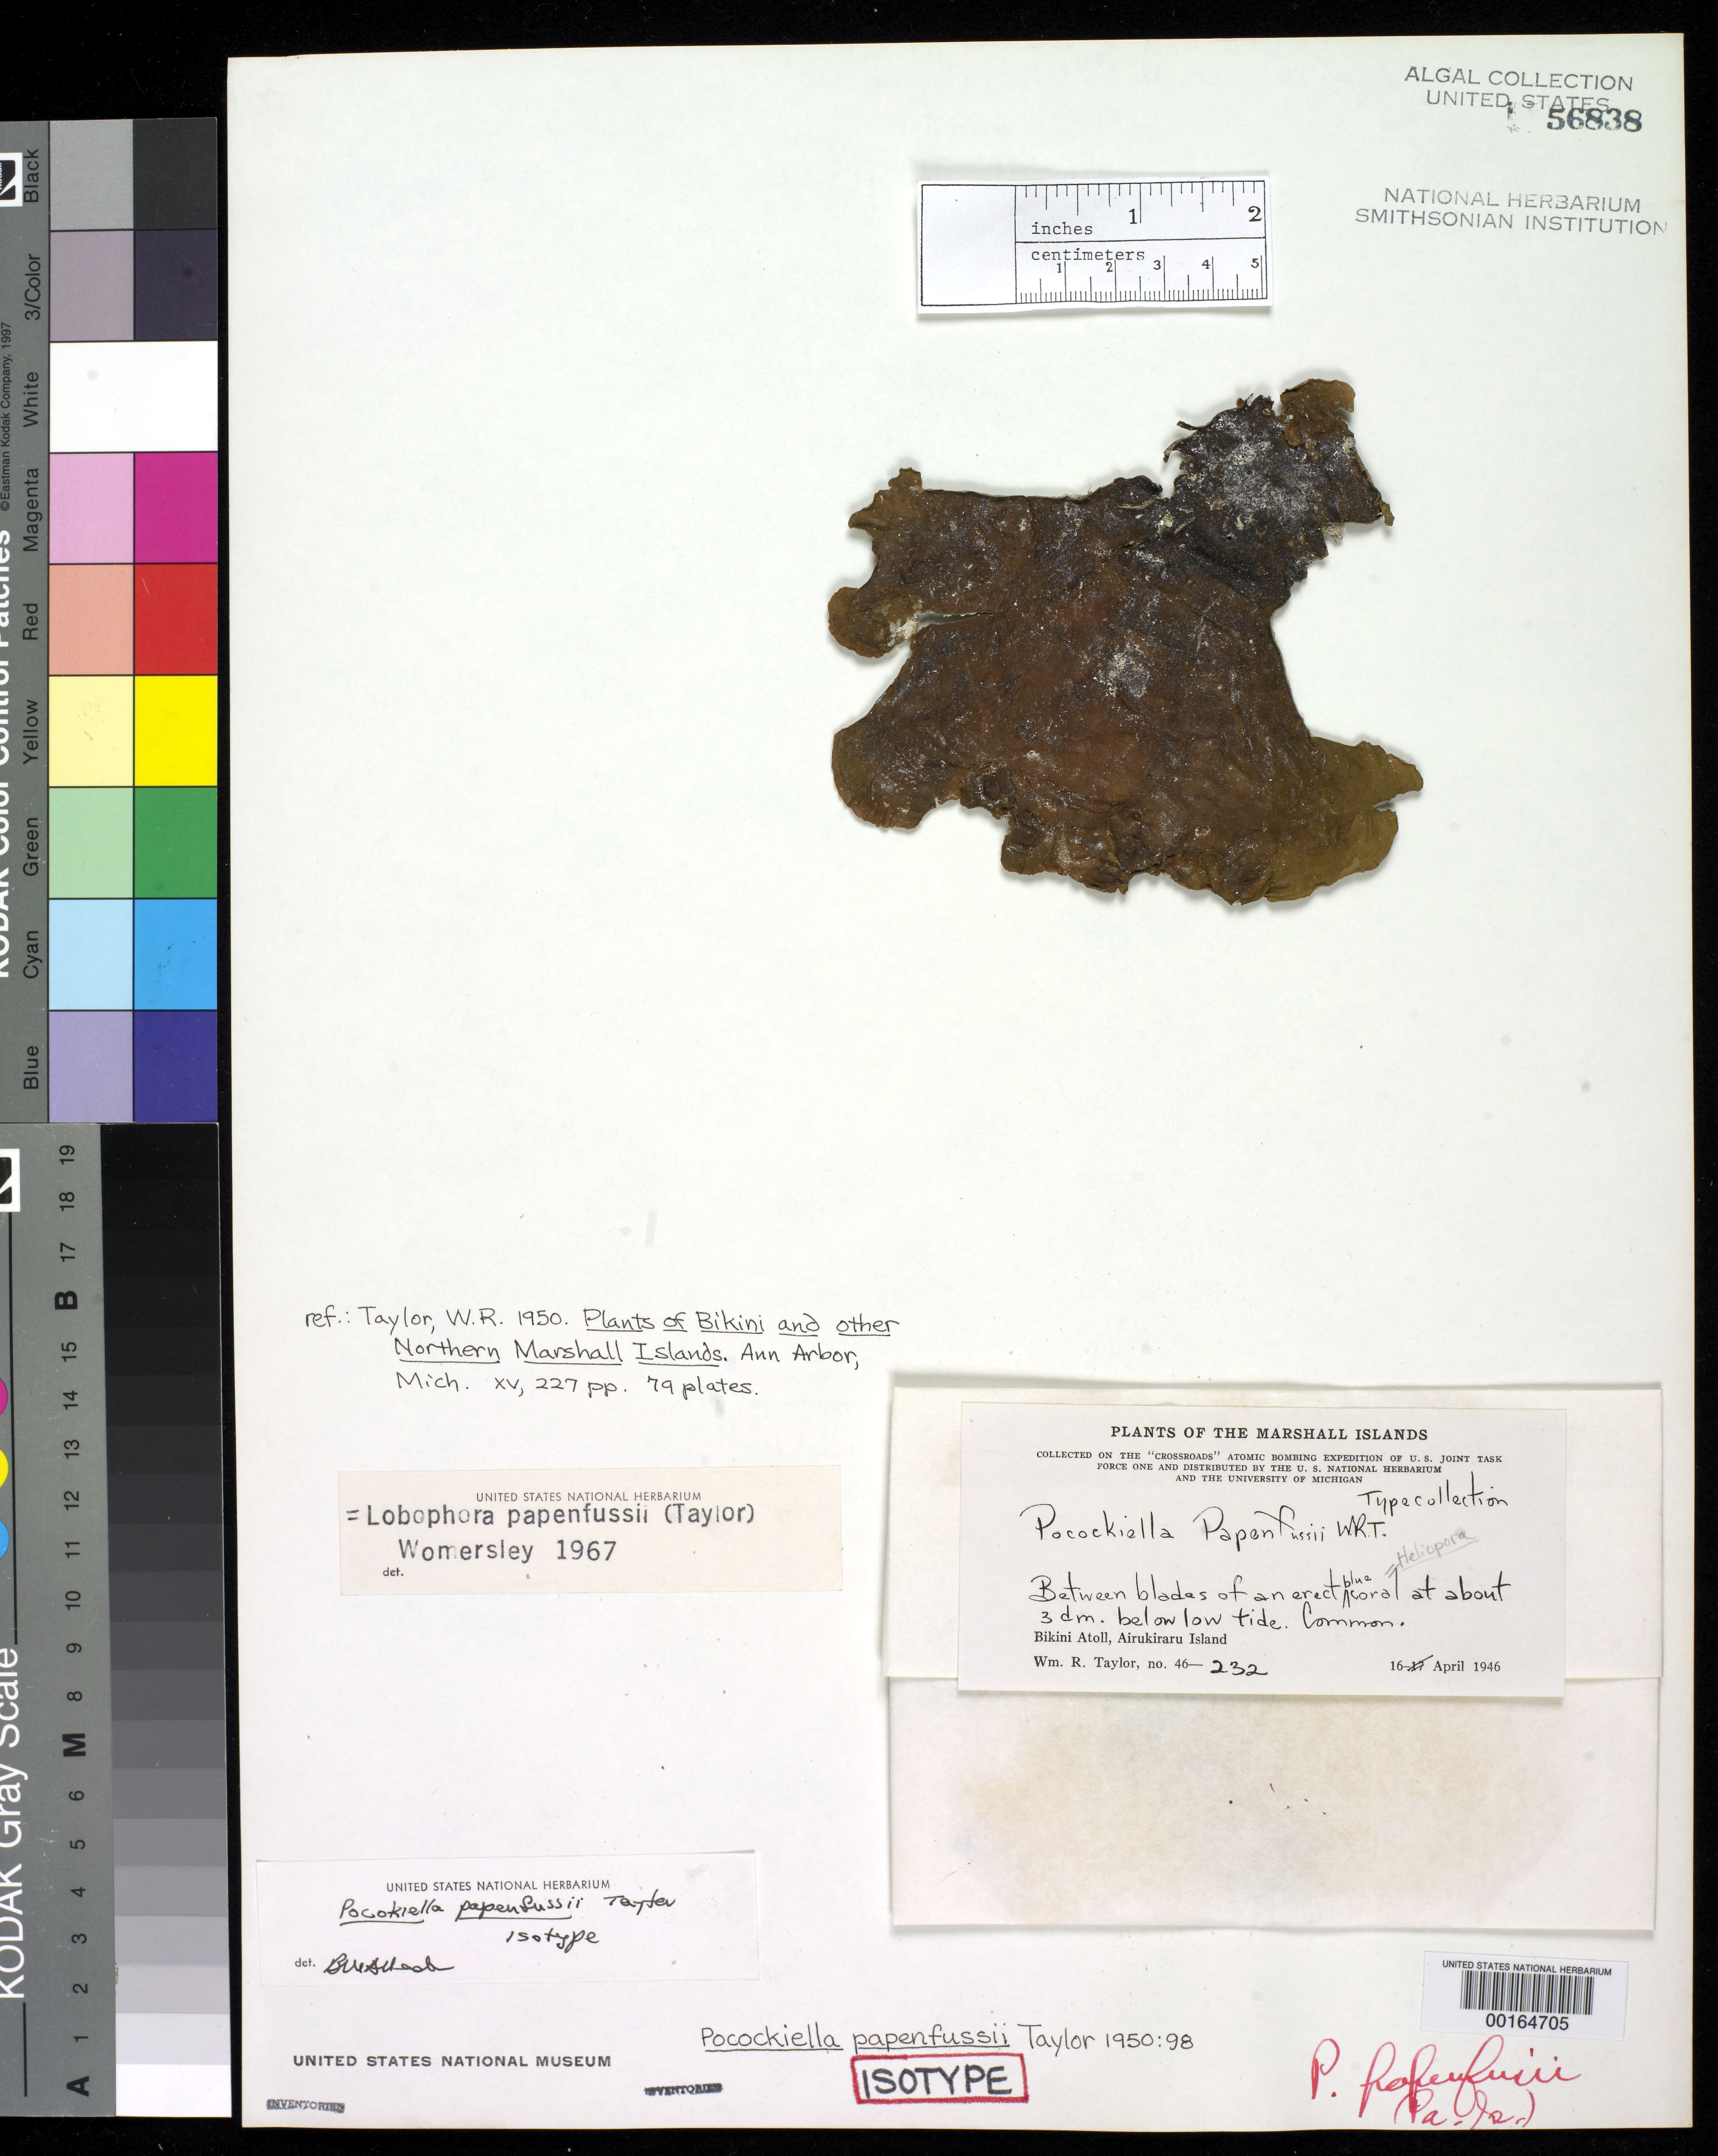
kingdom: Chromista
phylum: Ochrophyta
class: Phaeophyceae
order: Dictyotales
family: Dictyotaceae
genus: Pocockiella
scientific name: Pocockiella papenfussii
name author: W.R. Taylor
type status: Holotype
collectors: W. R. Taylor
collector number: WRT 46-232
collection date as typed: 16 Apr 1946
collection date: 1946-04-16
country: Marshall Islands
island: Bikini Atoll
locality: Airukiraru Islet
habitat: Between blades of an erect blue coral [Heliopora] at about 3 dm. below low tide. Common.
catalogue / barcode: US 56838